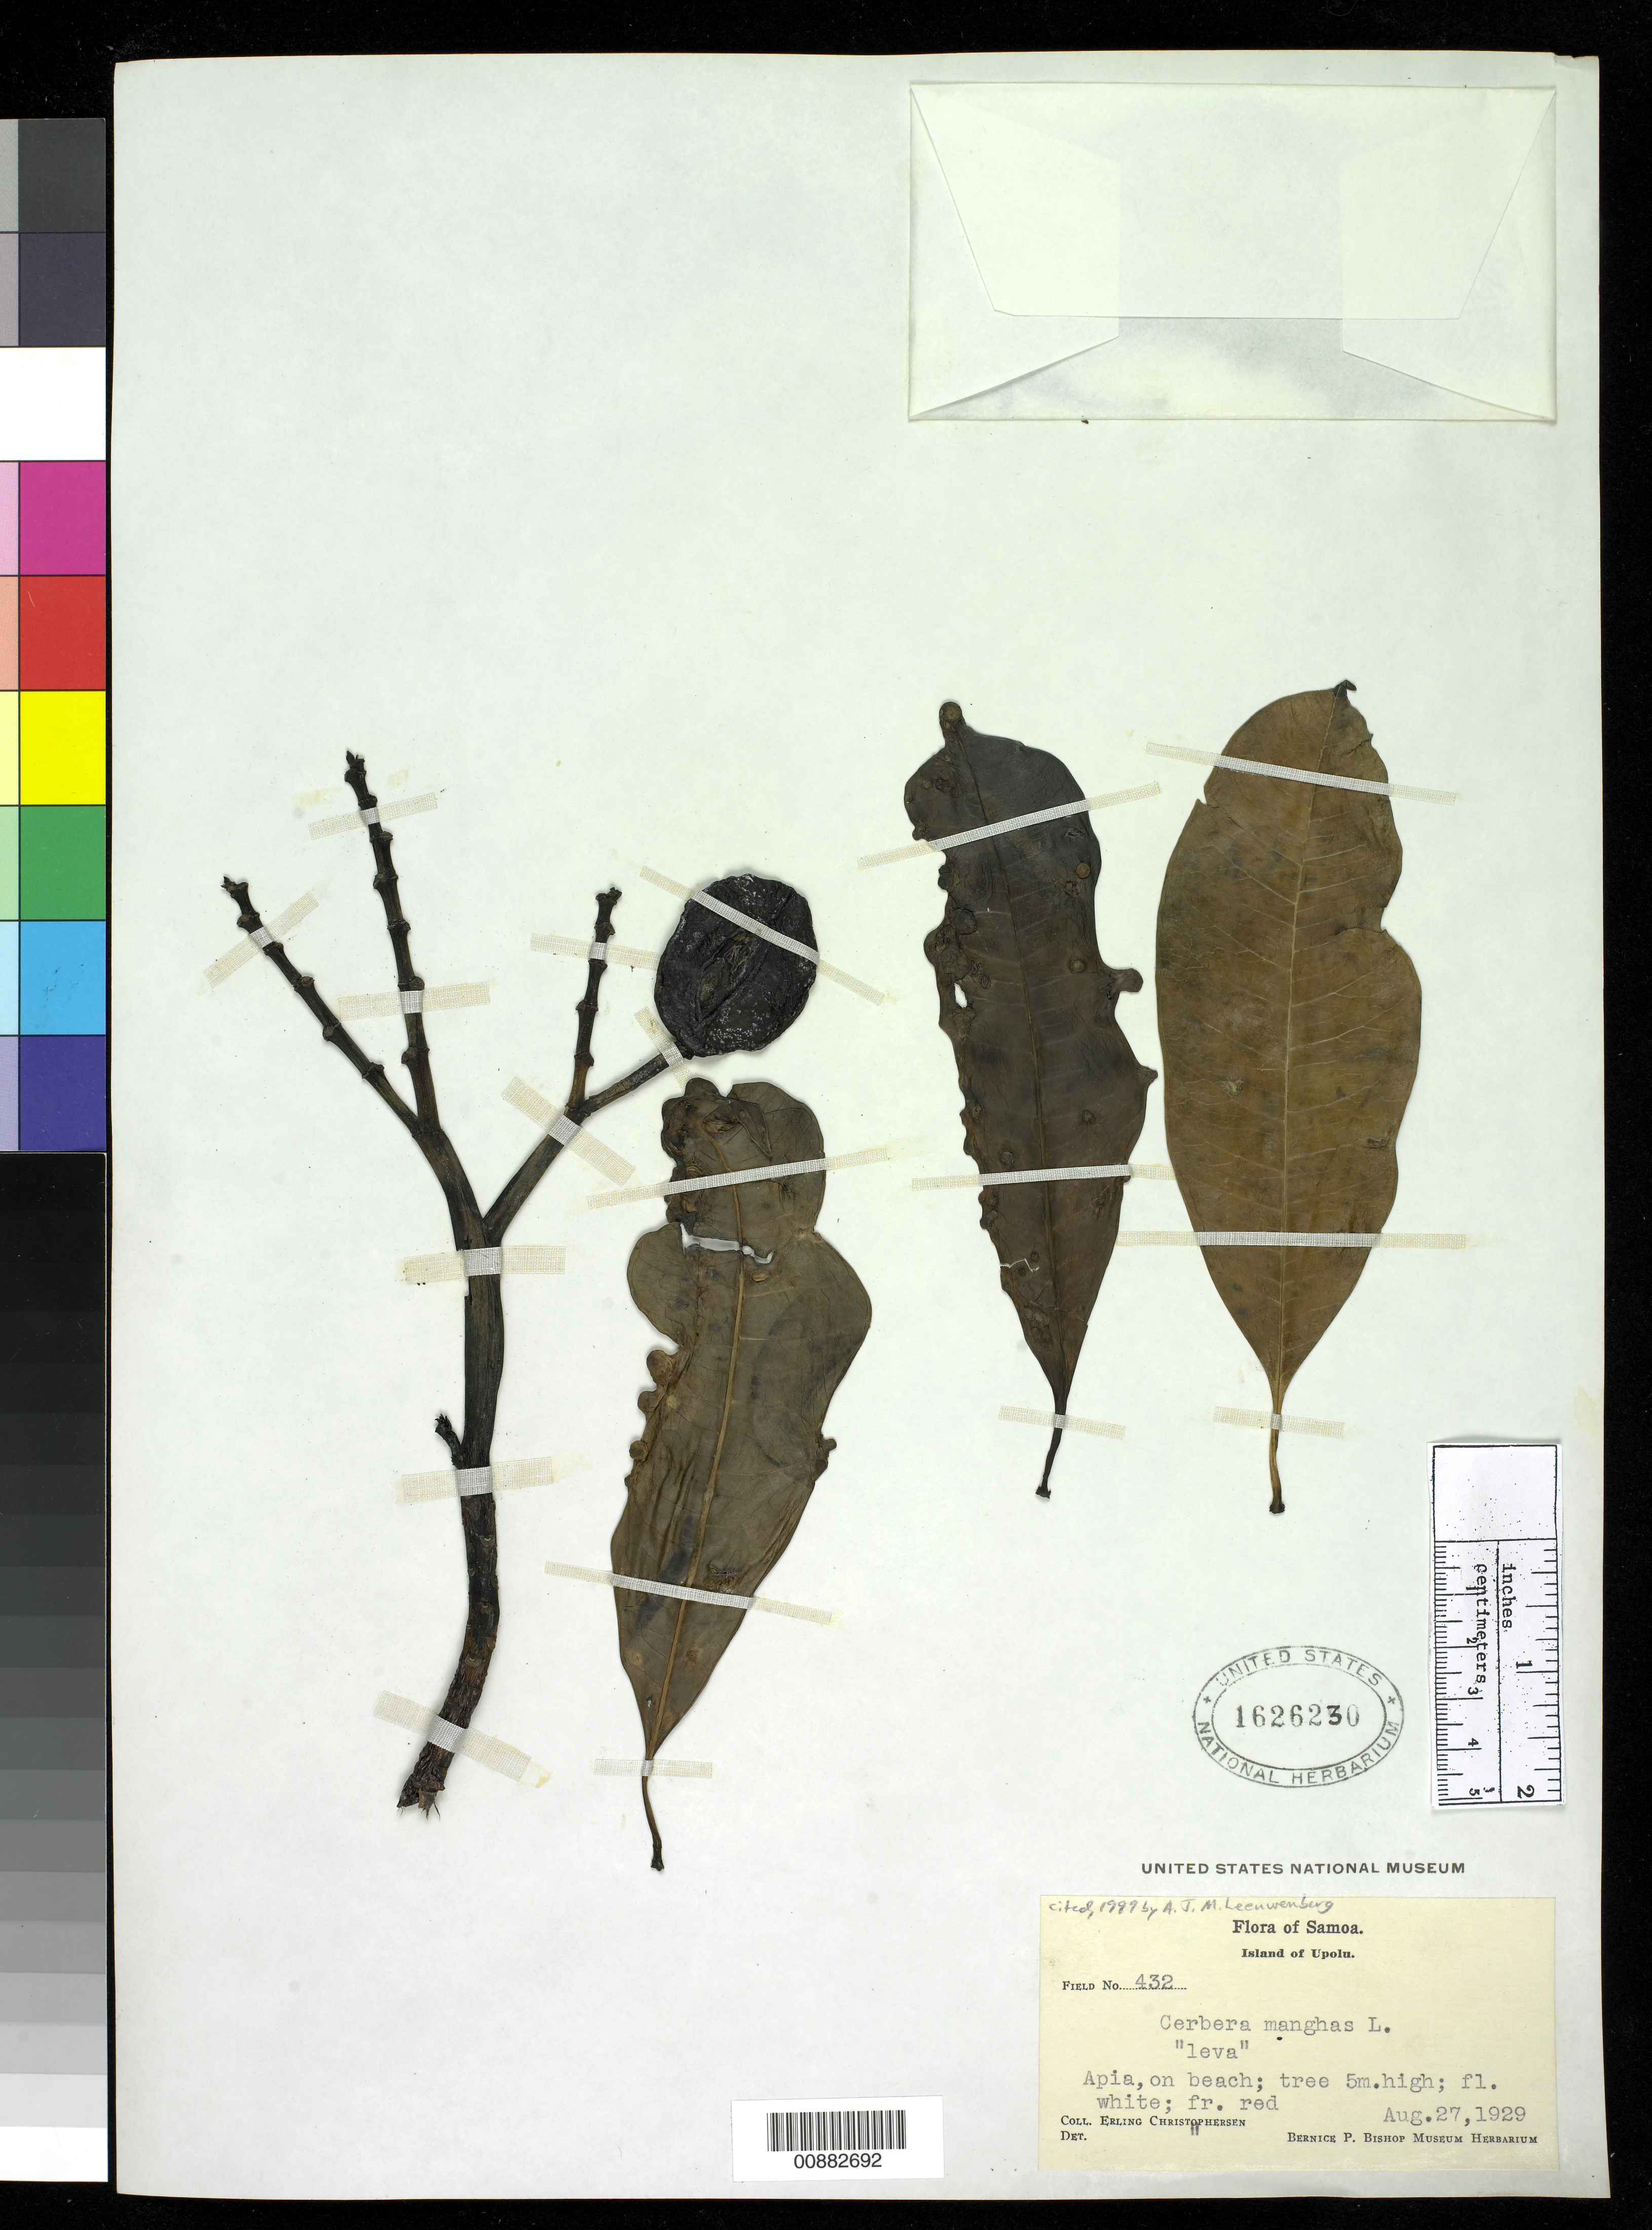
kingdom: Plantae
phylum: Tracheophyta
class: Magnoliopsida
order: Gentianales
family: Apocynaceae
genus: Cerbera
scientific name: Cerbera manghas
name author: L.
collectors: E. Christophersen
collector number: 432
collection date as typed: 27 Aug 1929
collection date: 1929-08-27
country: Samoa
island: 'Upolu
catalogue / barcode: US 1626230